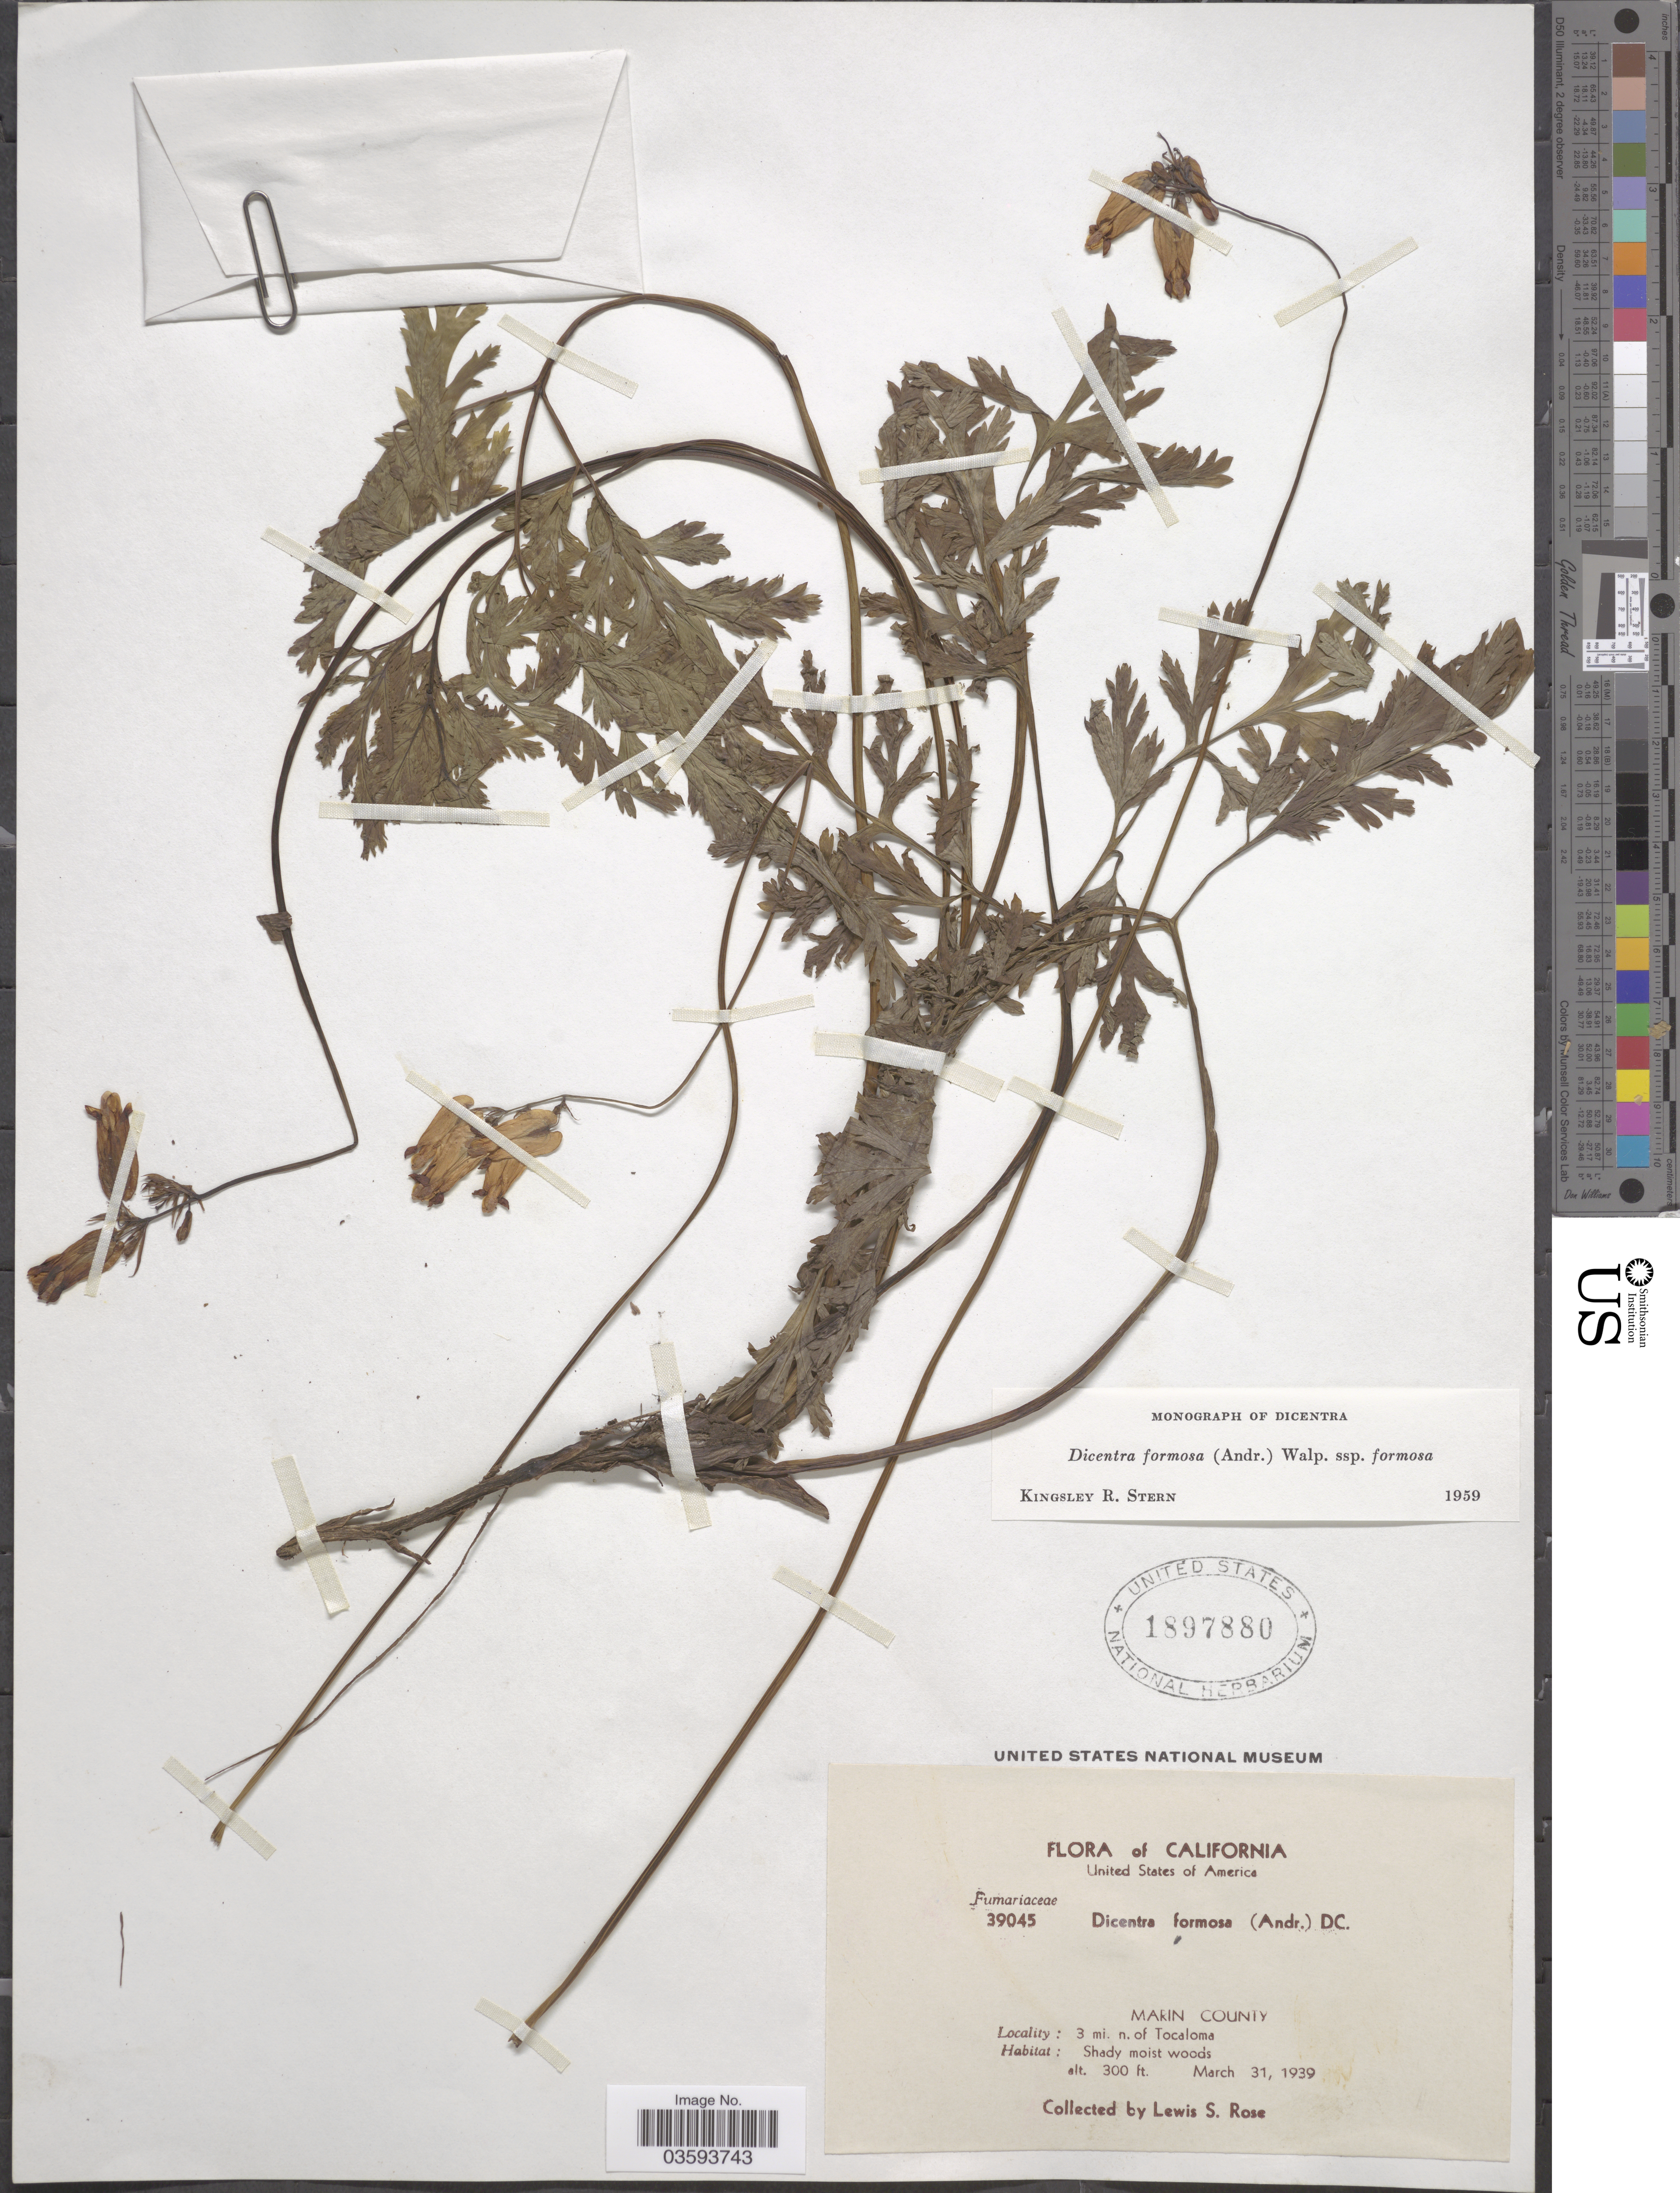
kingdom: Plantae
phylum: Tracheophyta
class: Magnoliopsida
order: Ranunculales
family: Papaveraceae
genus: Dicentra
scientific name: Dicentra formosa subsp. formosa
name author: (Haw.) Walp.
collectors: L. S. Rose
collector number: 39045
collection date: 1939-03-31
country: United States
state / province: California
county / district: Marin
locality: Marin County. 3 mi. n. of Tocaloma.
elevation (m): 91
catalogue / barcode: US 1897880